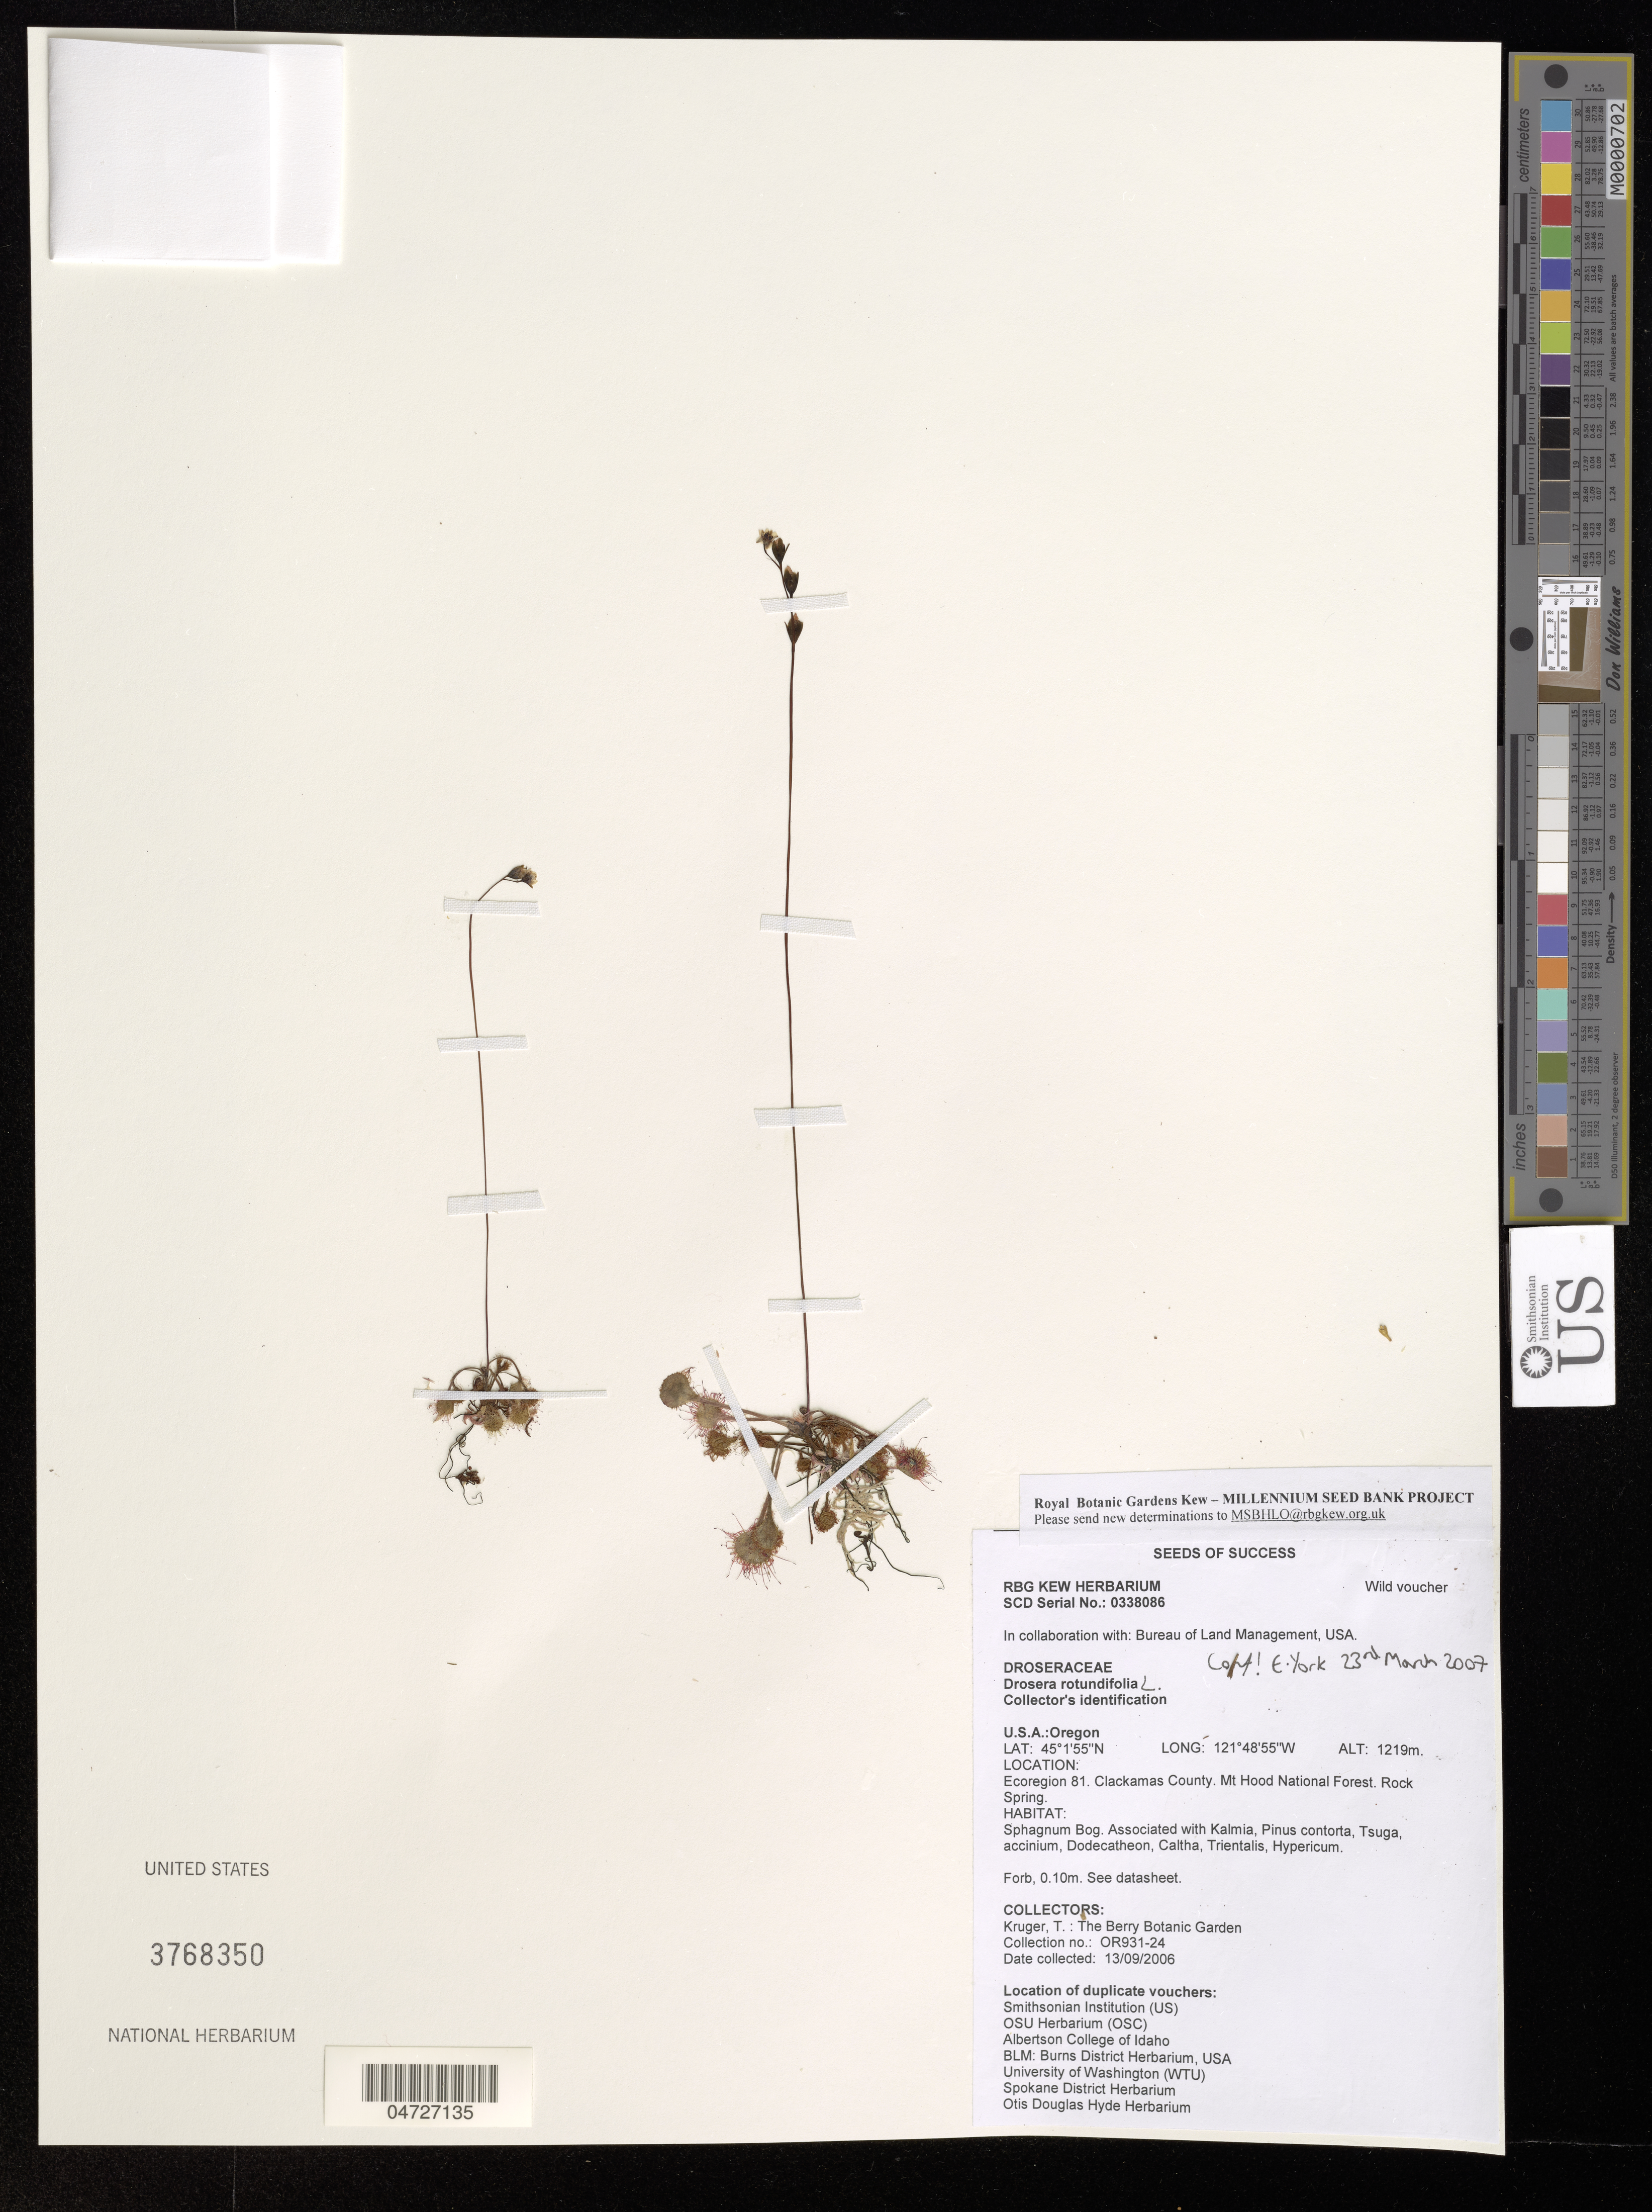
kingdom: Plantae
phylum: Tracheophyta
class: Magnoliopsida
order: Caryophyllales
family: Droseraceae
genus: Drosera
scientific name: Drosera rotundifolia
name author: L.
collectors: A. M. Kruger R.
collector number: OR931-24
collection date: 2006-09-13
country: United States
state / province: Oregon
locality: Ecoregion 81. Clackamas County. Mt. Hood National Forest. Rock Spring.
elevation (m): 1219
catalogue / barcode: US 3768350